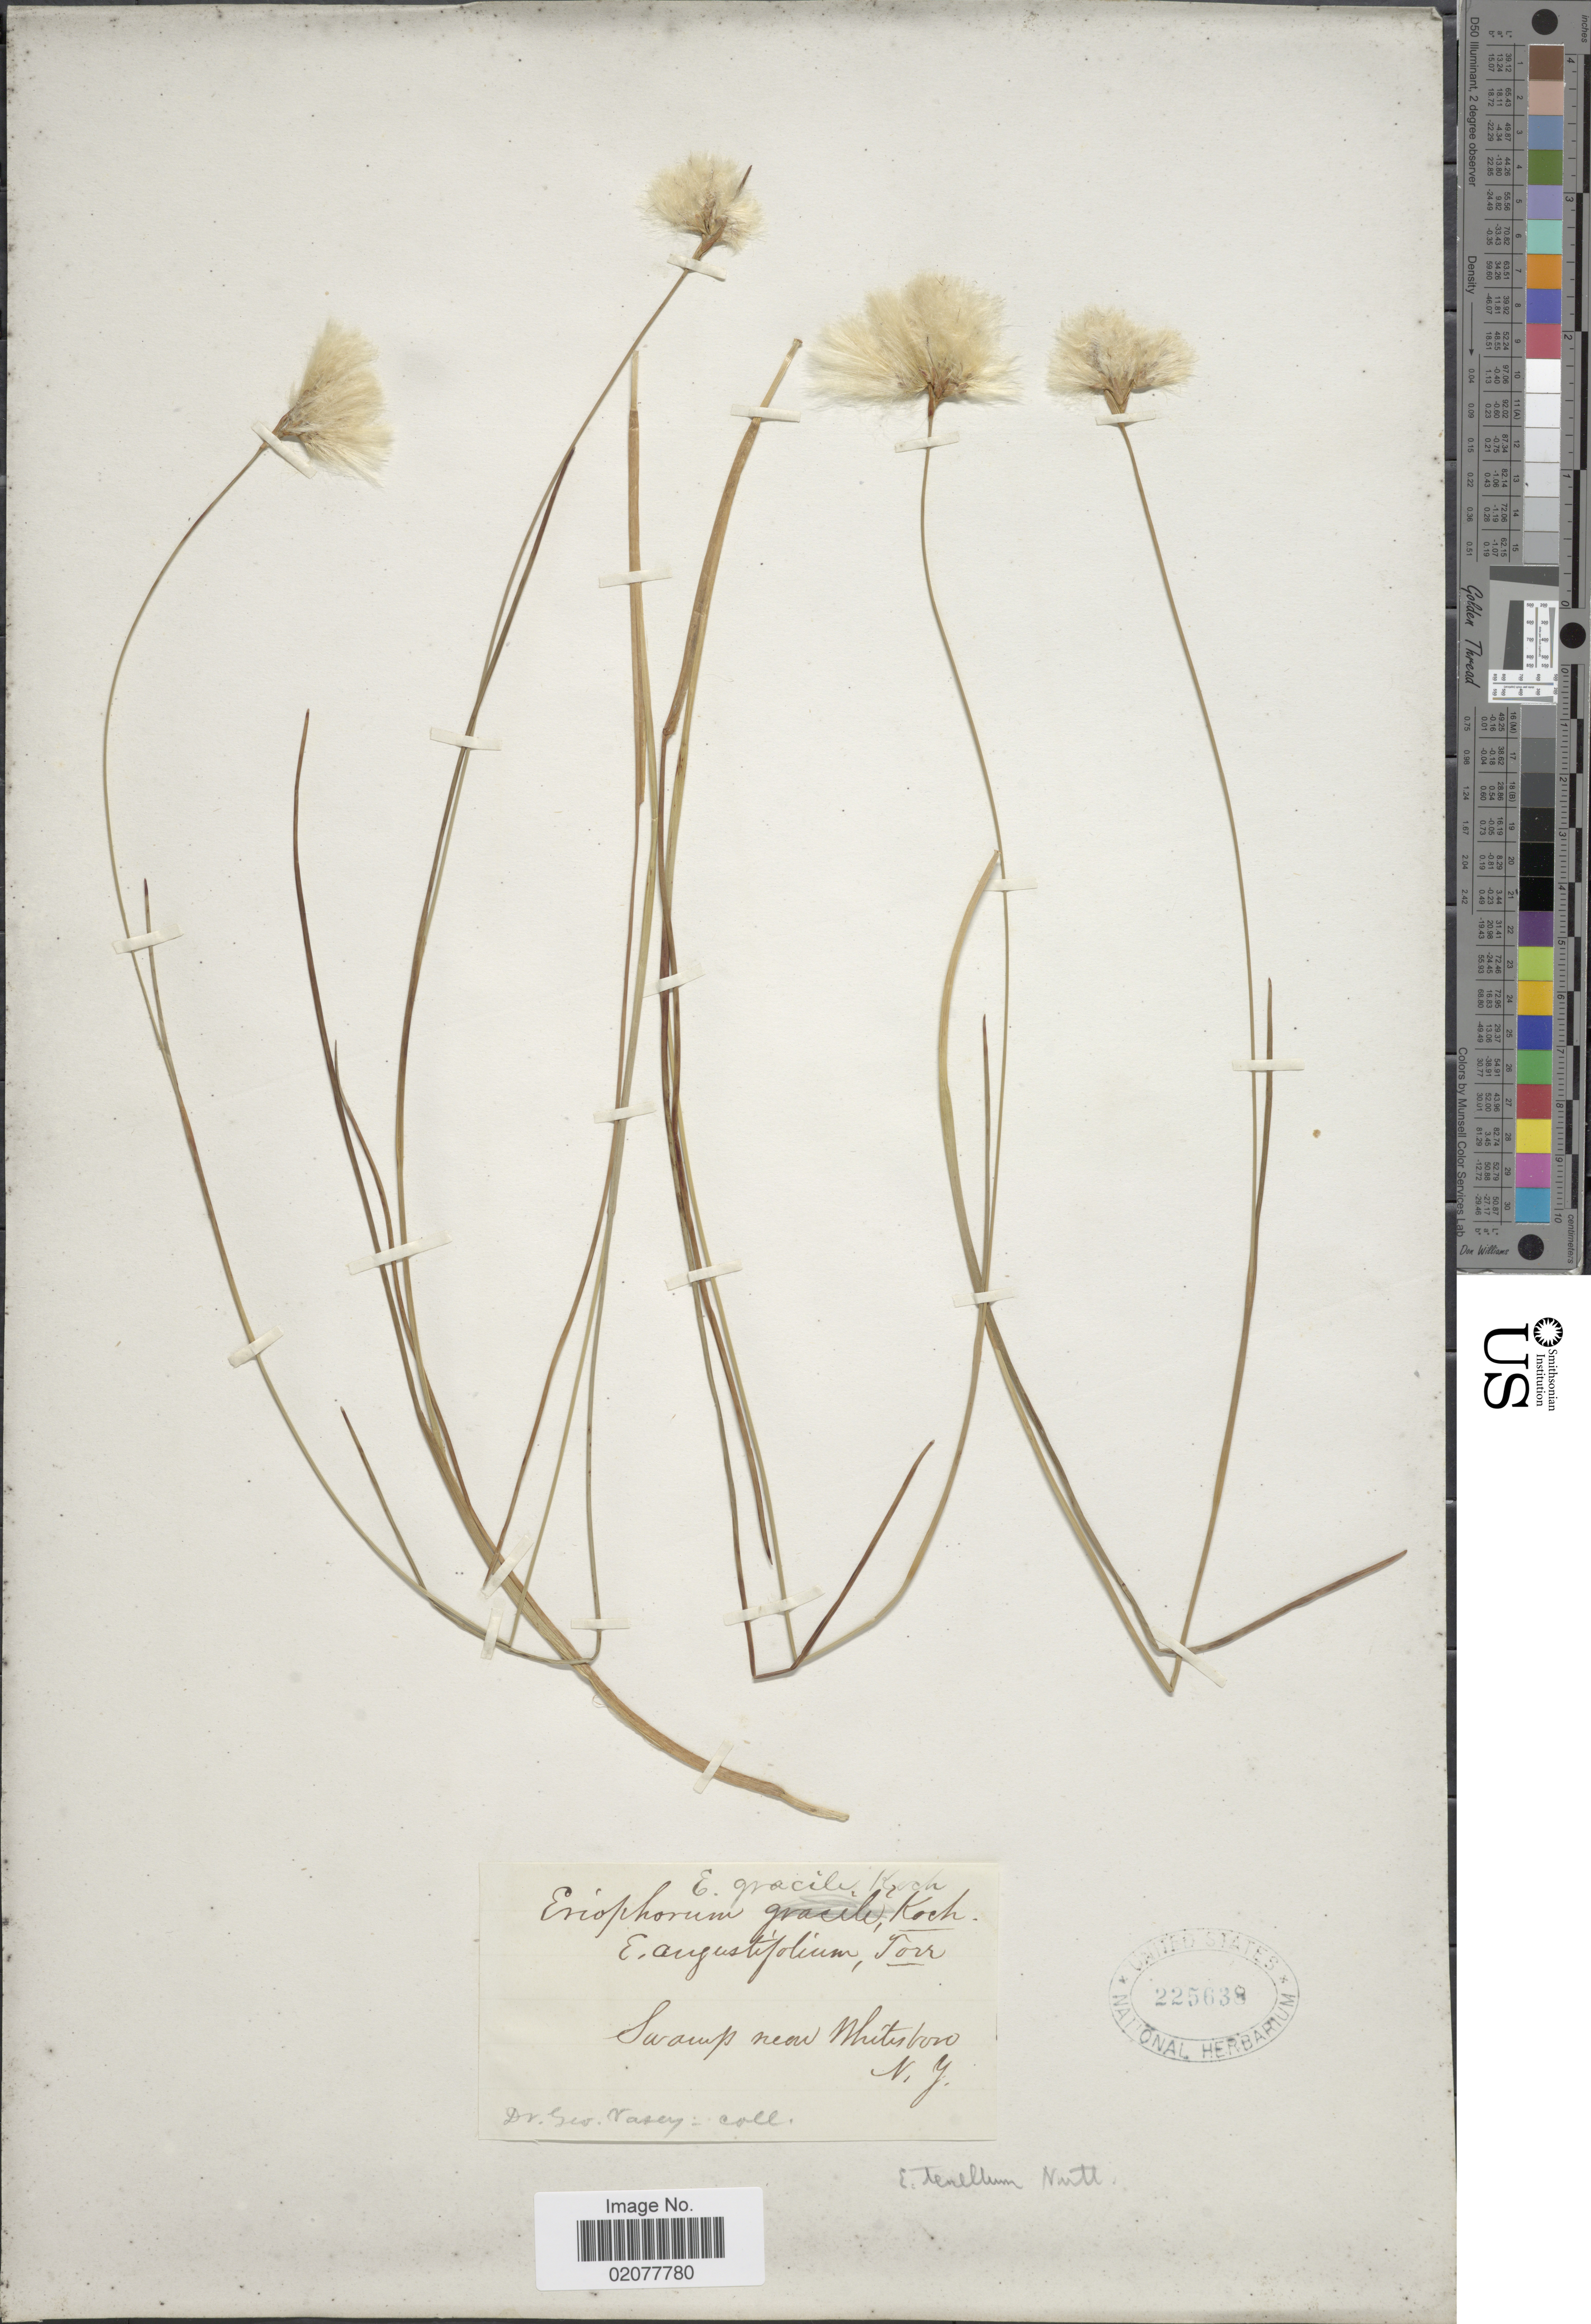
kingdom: Plantae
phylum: Tracheophyta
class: Liliopsida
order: Poales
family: Cyperaceae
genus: Eriophorum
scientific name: Eriophorum tenellum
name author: Nutt.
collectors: G. Vasey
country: United States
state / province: New York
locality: Swamp near Whitestone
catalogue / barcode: US 225638